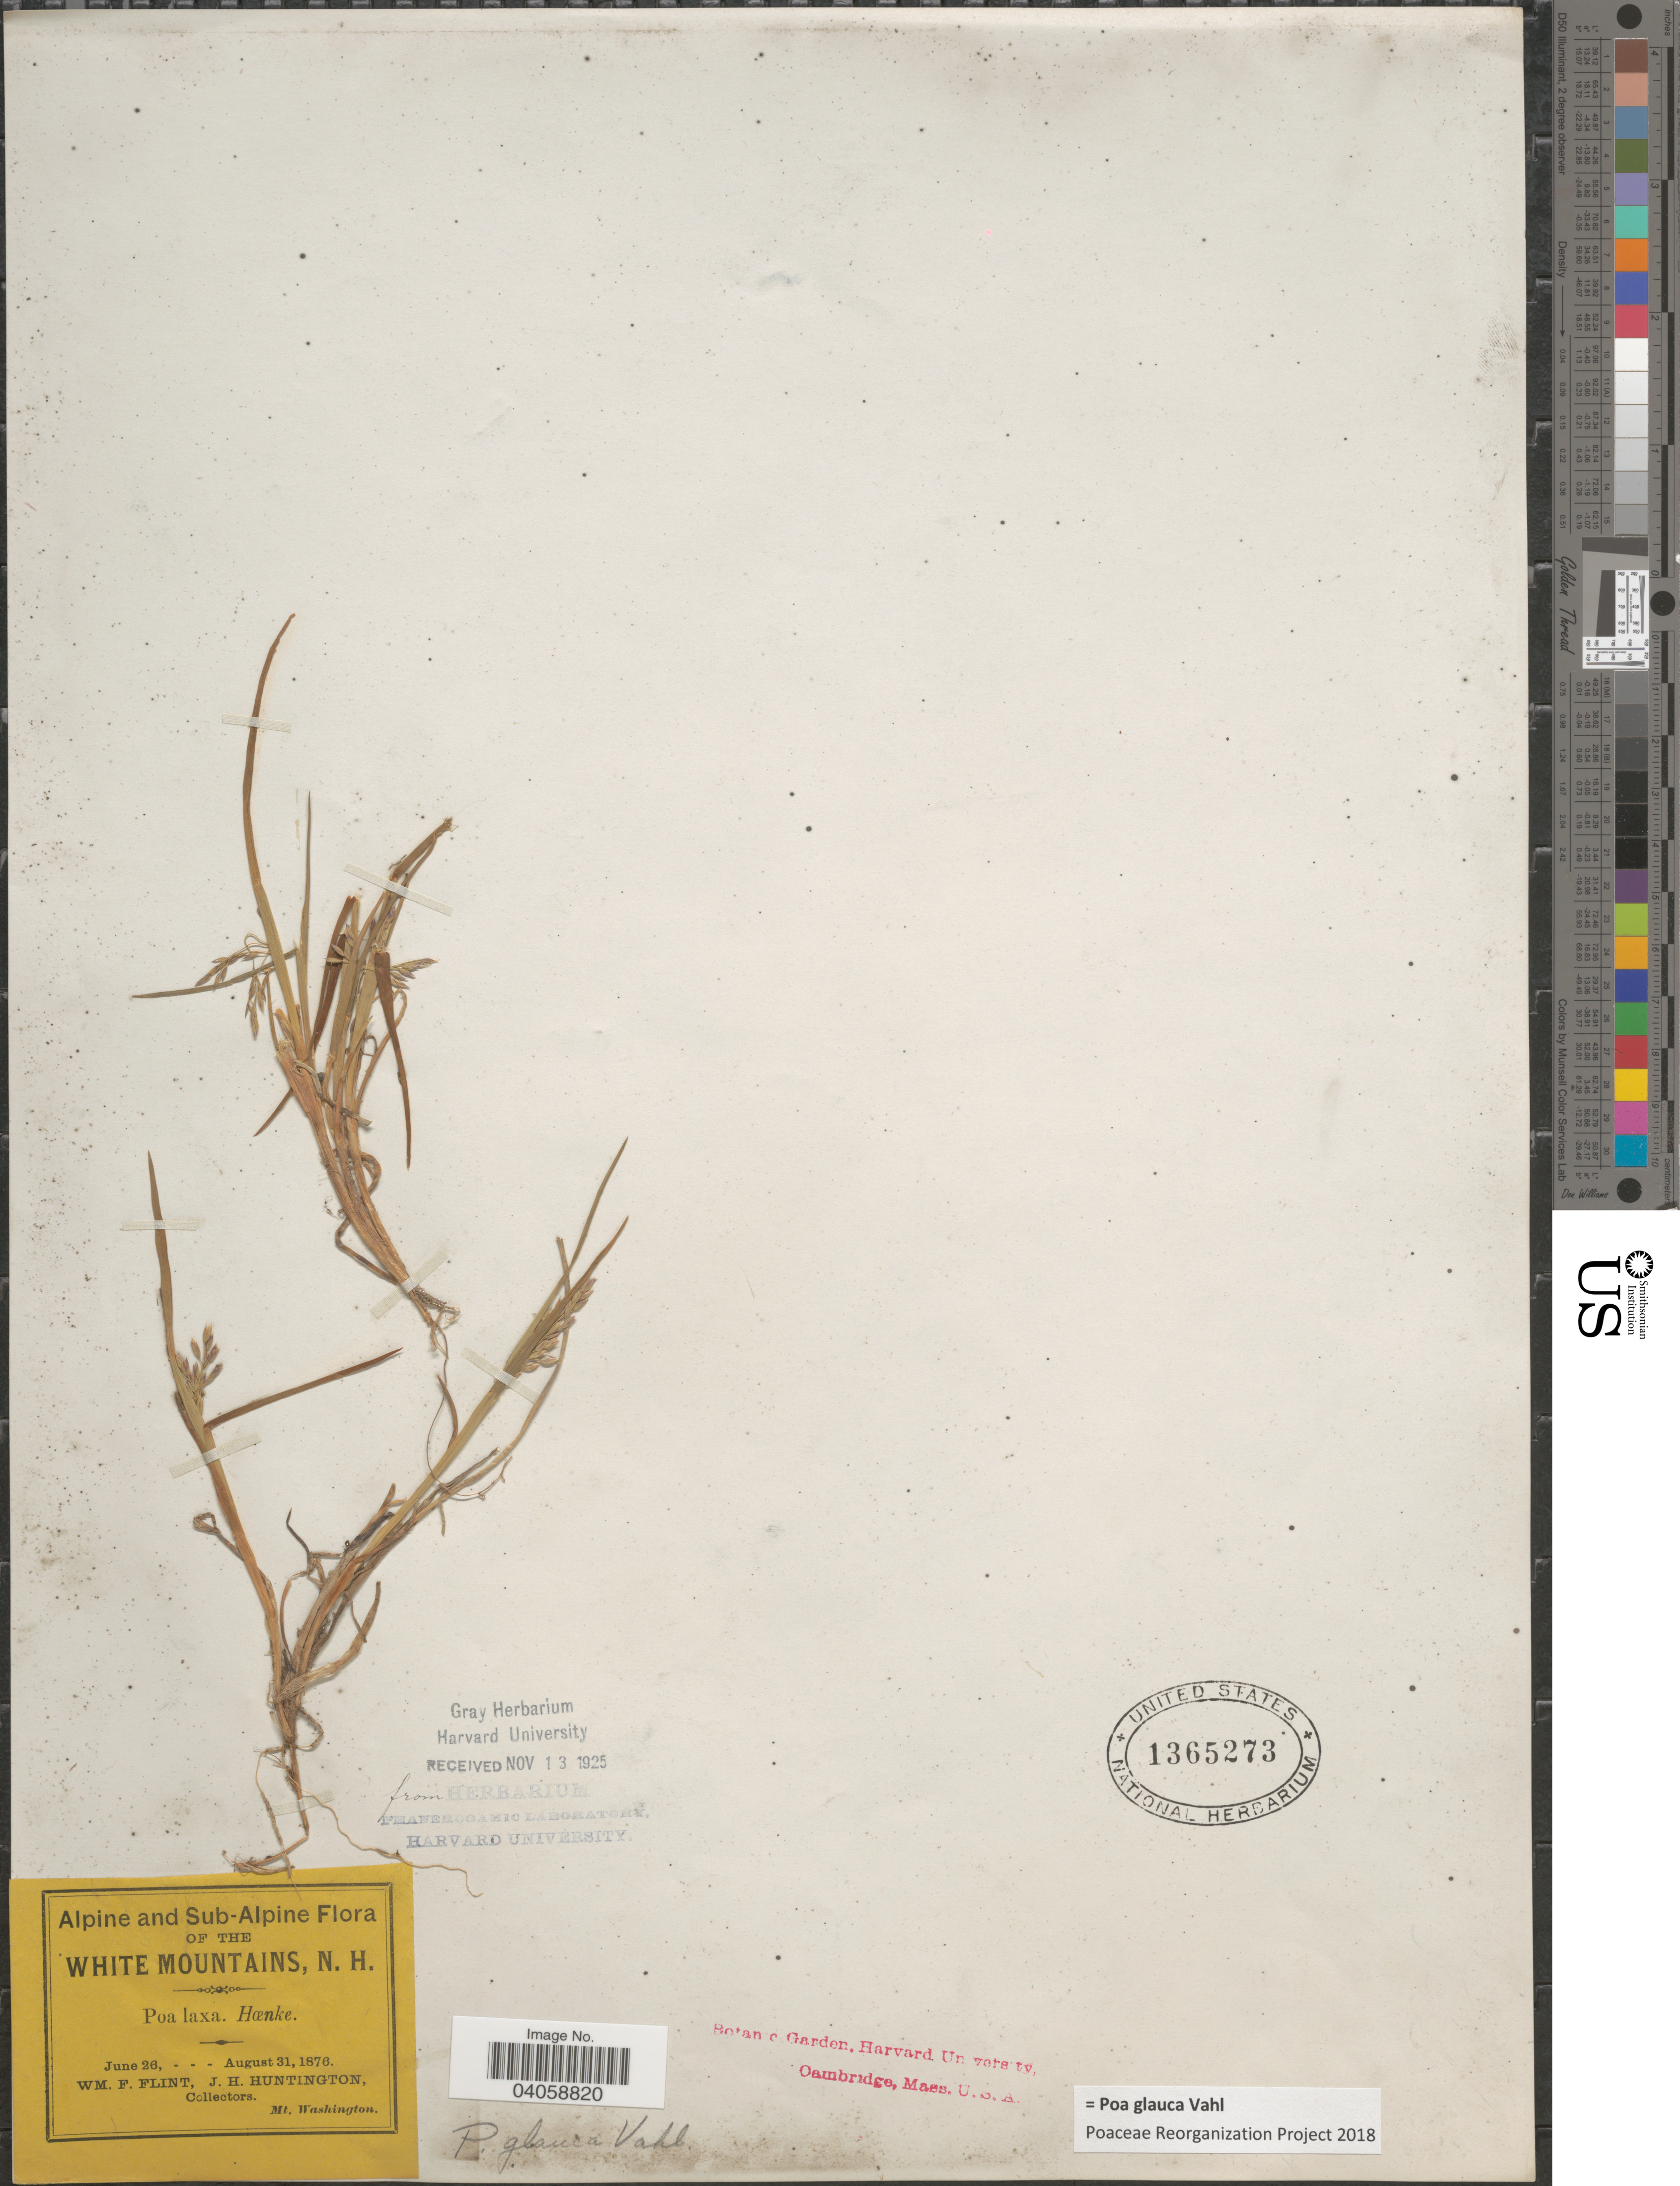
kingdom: Plantae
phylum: Tracheophyta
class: Liliopsida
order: Poales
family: Poaceae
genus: Poa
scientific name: Poa glauca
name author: Vahl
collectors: W. Flint & J. Huntington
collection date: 1876-06-26/1876-08-31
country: United States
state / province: New Hampshire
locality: Alpine and Sub-Alpine. The White Mountains. Mt. Washington.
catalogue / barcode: US 1365273